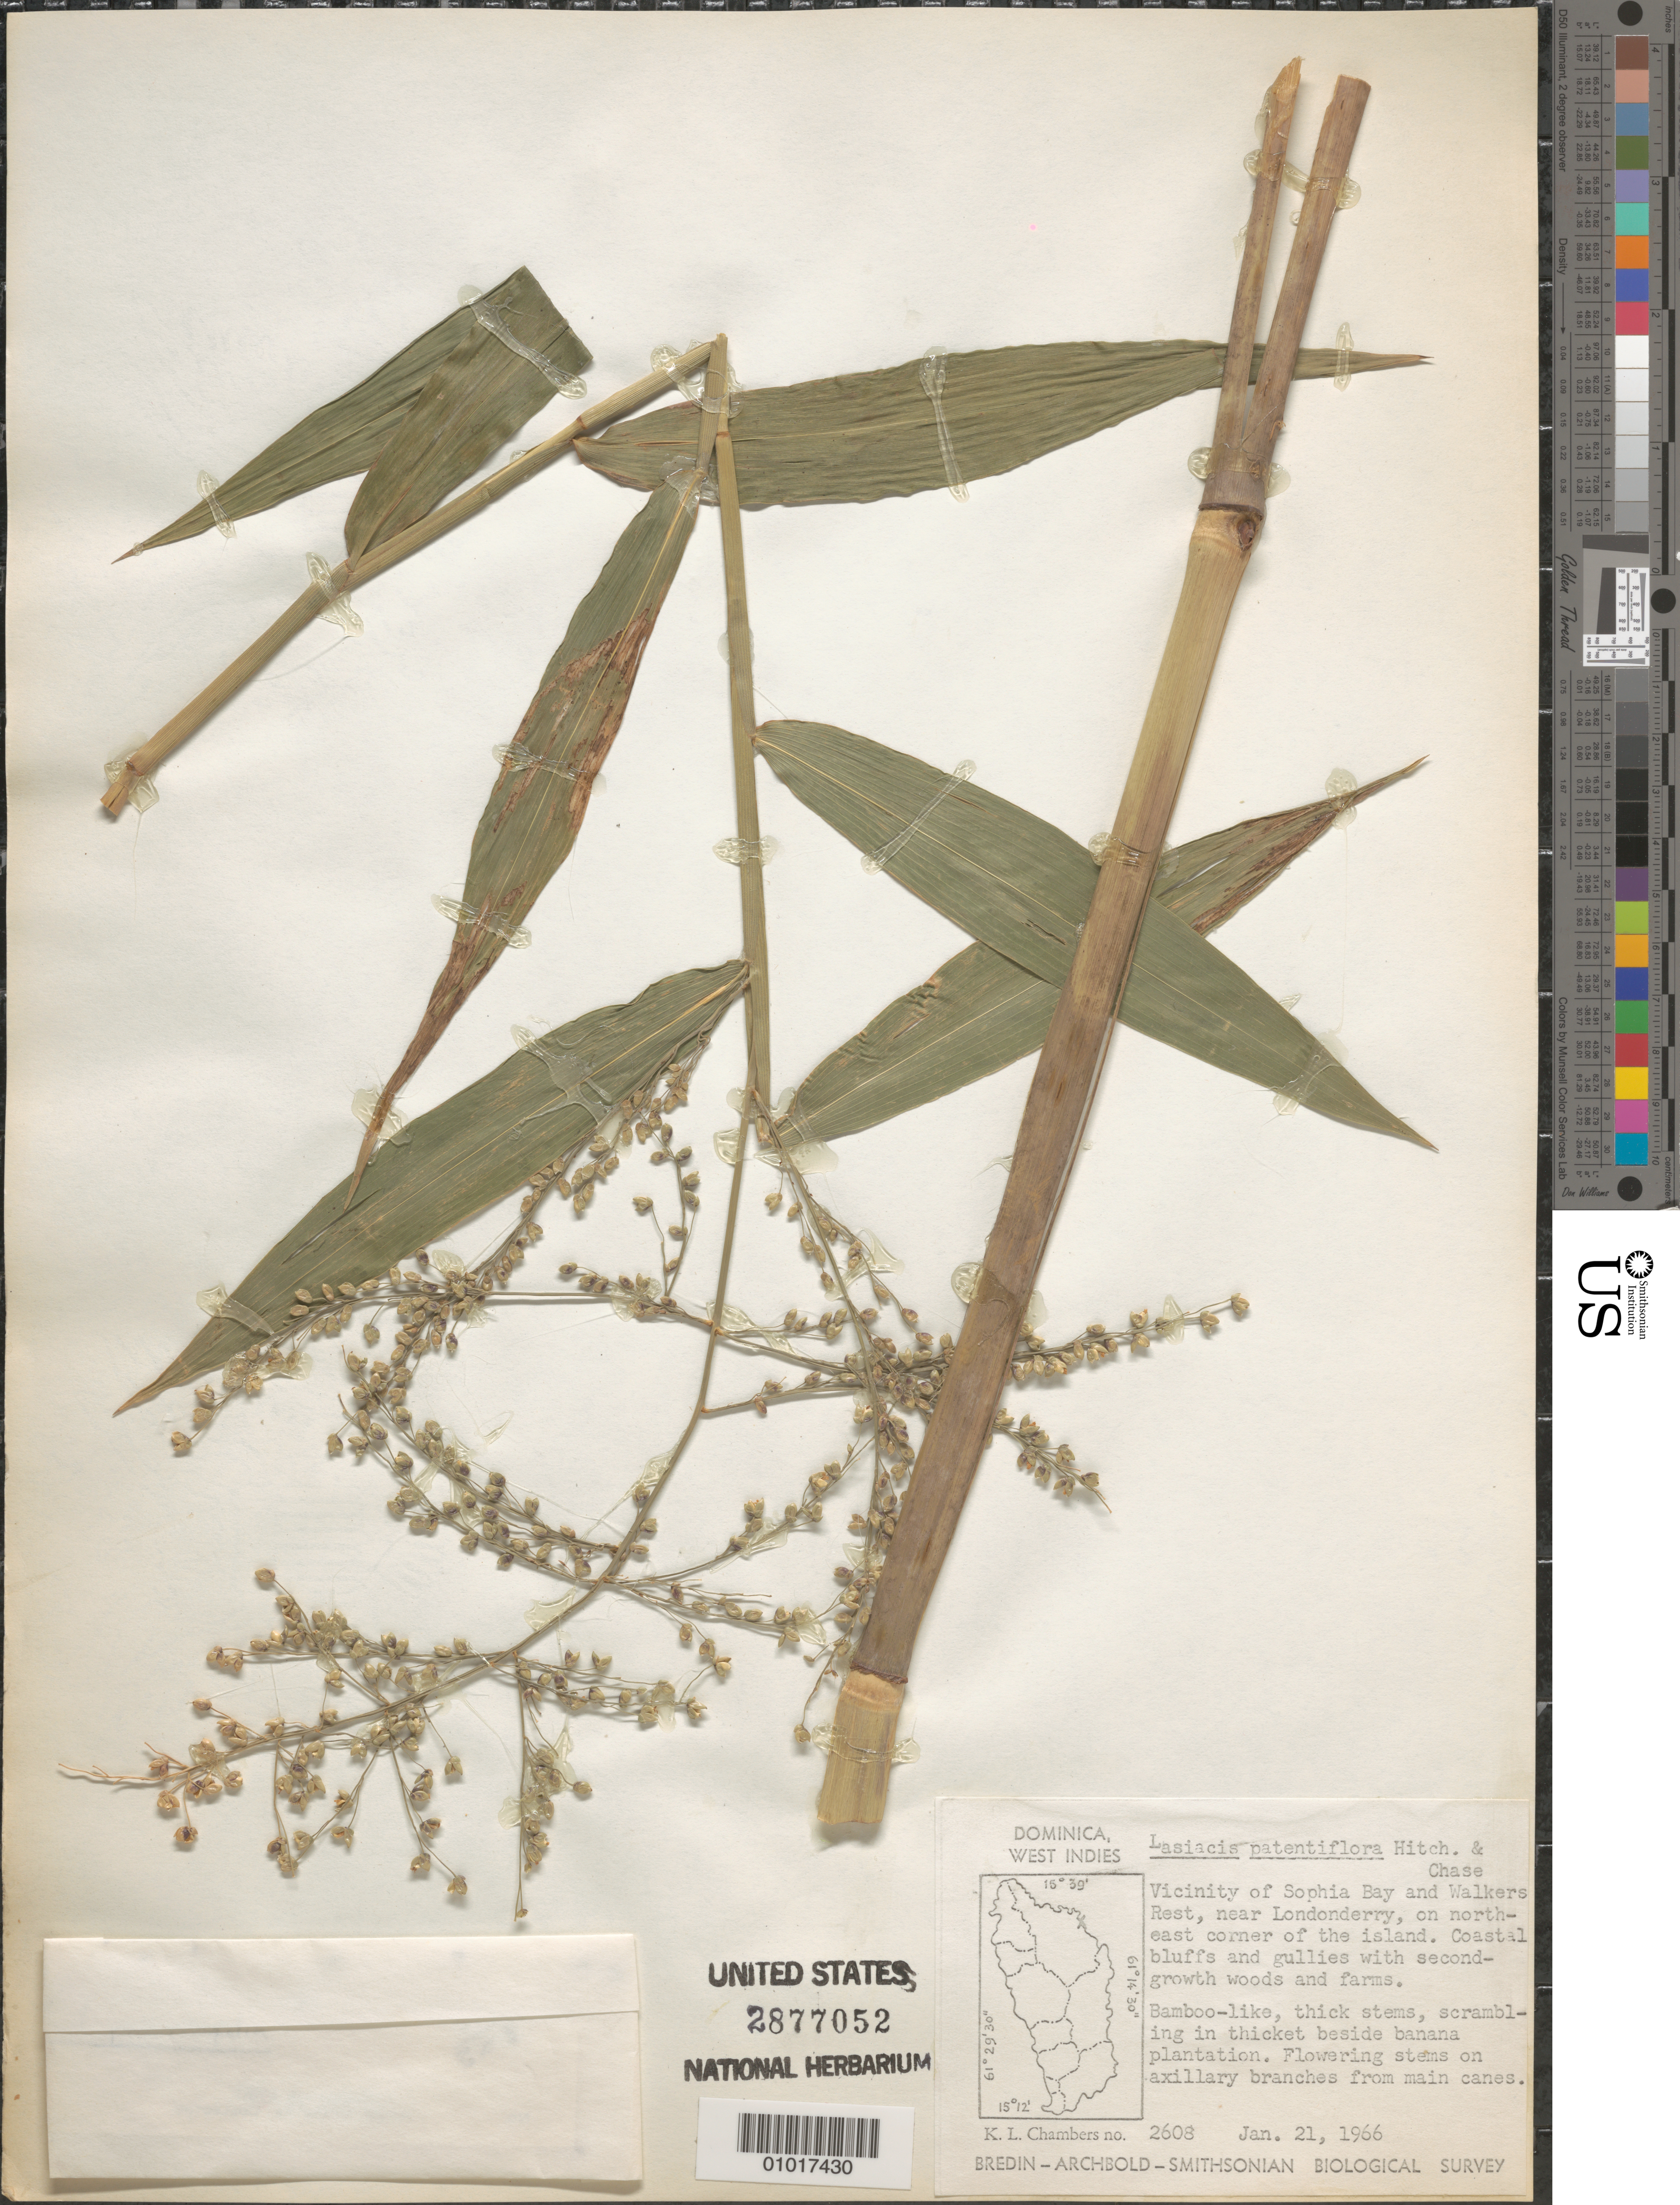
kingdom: Plantae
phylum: Tracheophyta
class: Liliopsida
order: Poales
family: Poaceae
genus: Lasiacis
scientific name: Lasiacis patentiflora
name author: Hitchc. & Chase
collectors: K. L. Chambers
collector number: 2608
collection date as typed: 21 Jan 1966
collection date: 1966-01-21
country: Dominica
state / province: St. Andrew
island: Dominica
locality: Vicinity of Sophia bay and Walkers Rest, near Londonderry, on northeast corner of the island. Coastal bluffs and gullies with second-growth woods and farms.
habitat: Bamboo-like, thick stems, scrambling in thicket beside banana plantation. Flowering stems on axillary branches from main canes.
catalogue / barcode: US 2877052